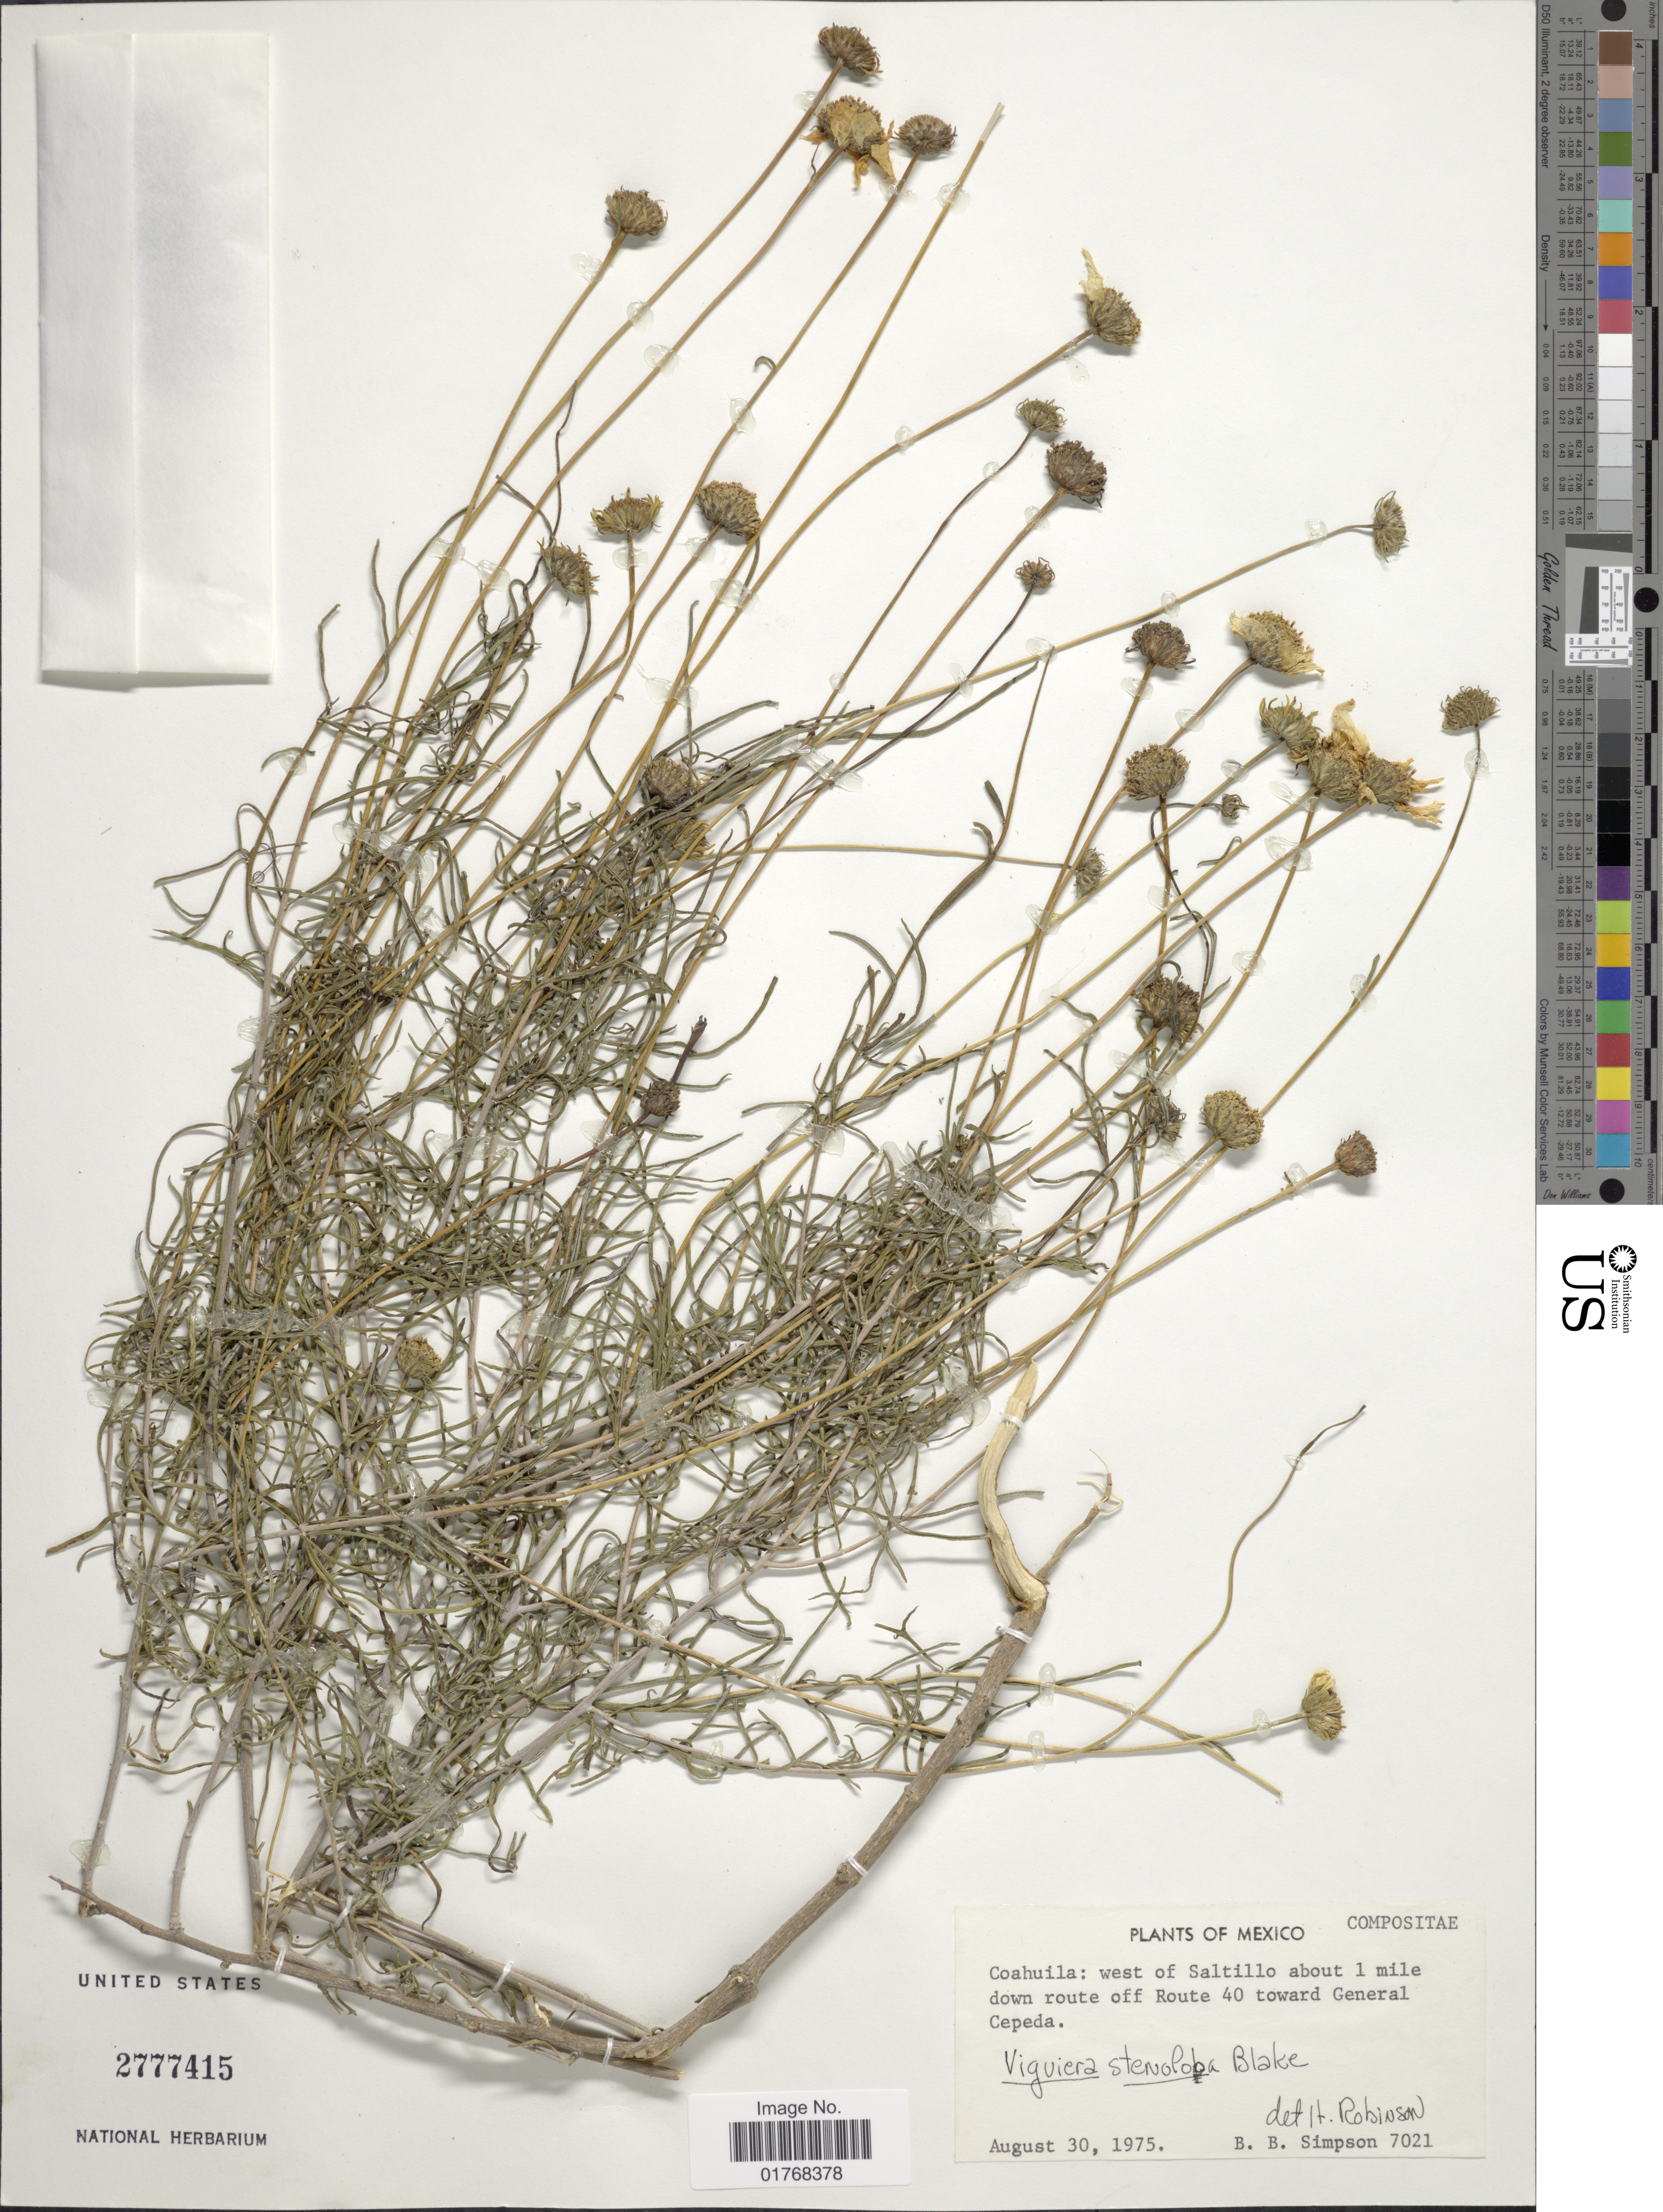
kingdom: Plantae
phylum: Tracheophyta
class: Magnoliopsida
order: Asterales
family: Asteraceae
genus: Viguiera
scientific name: Viguiera stenoloba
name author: S.F. Blake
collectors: B. B. Simpson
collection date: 1975-08-30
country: Mexico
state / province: Coahuila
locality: West of Saltillo about 1 mile down route off Route 40 toward General Cepeda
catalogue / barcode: US 2777415